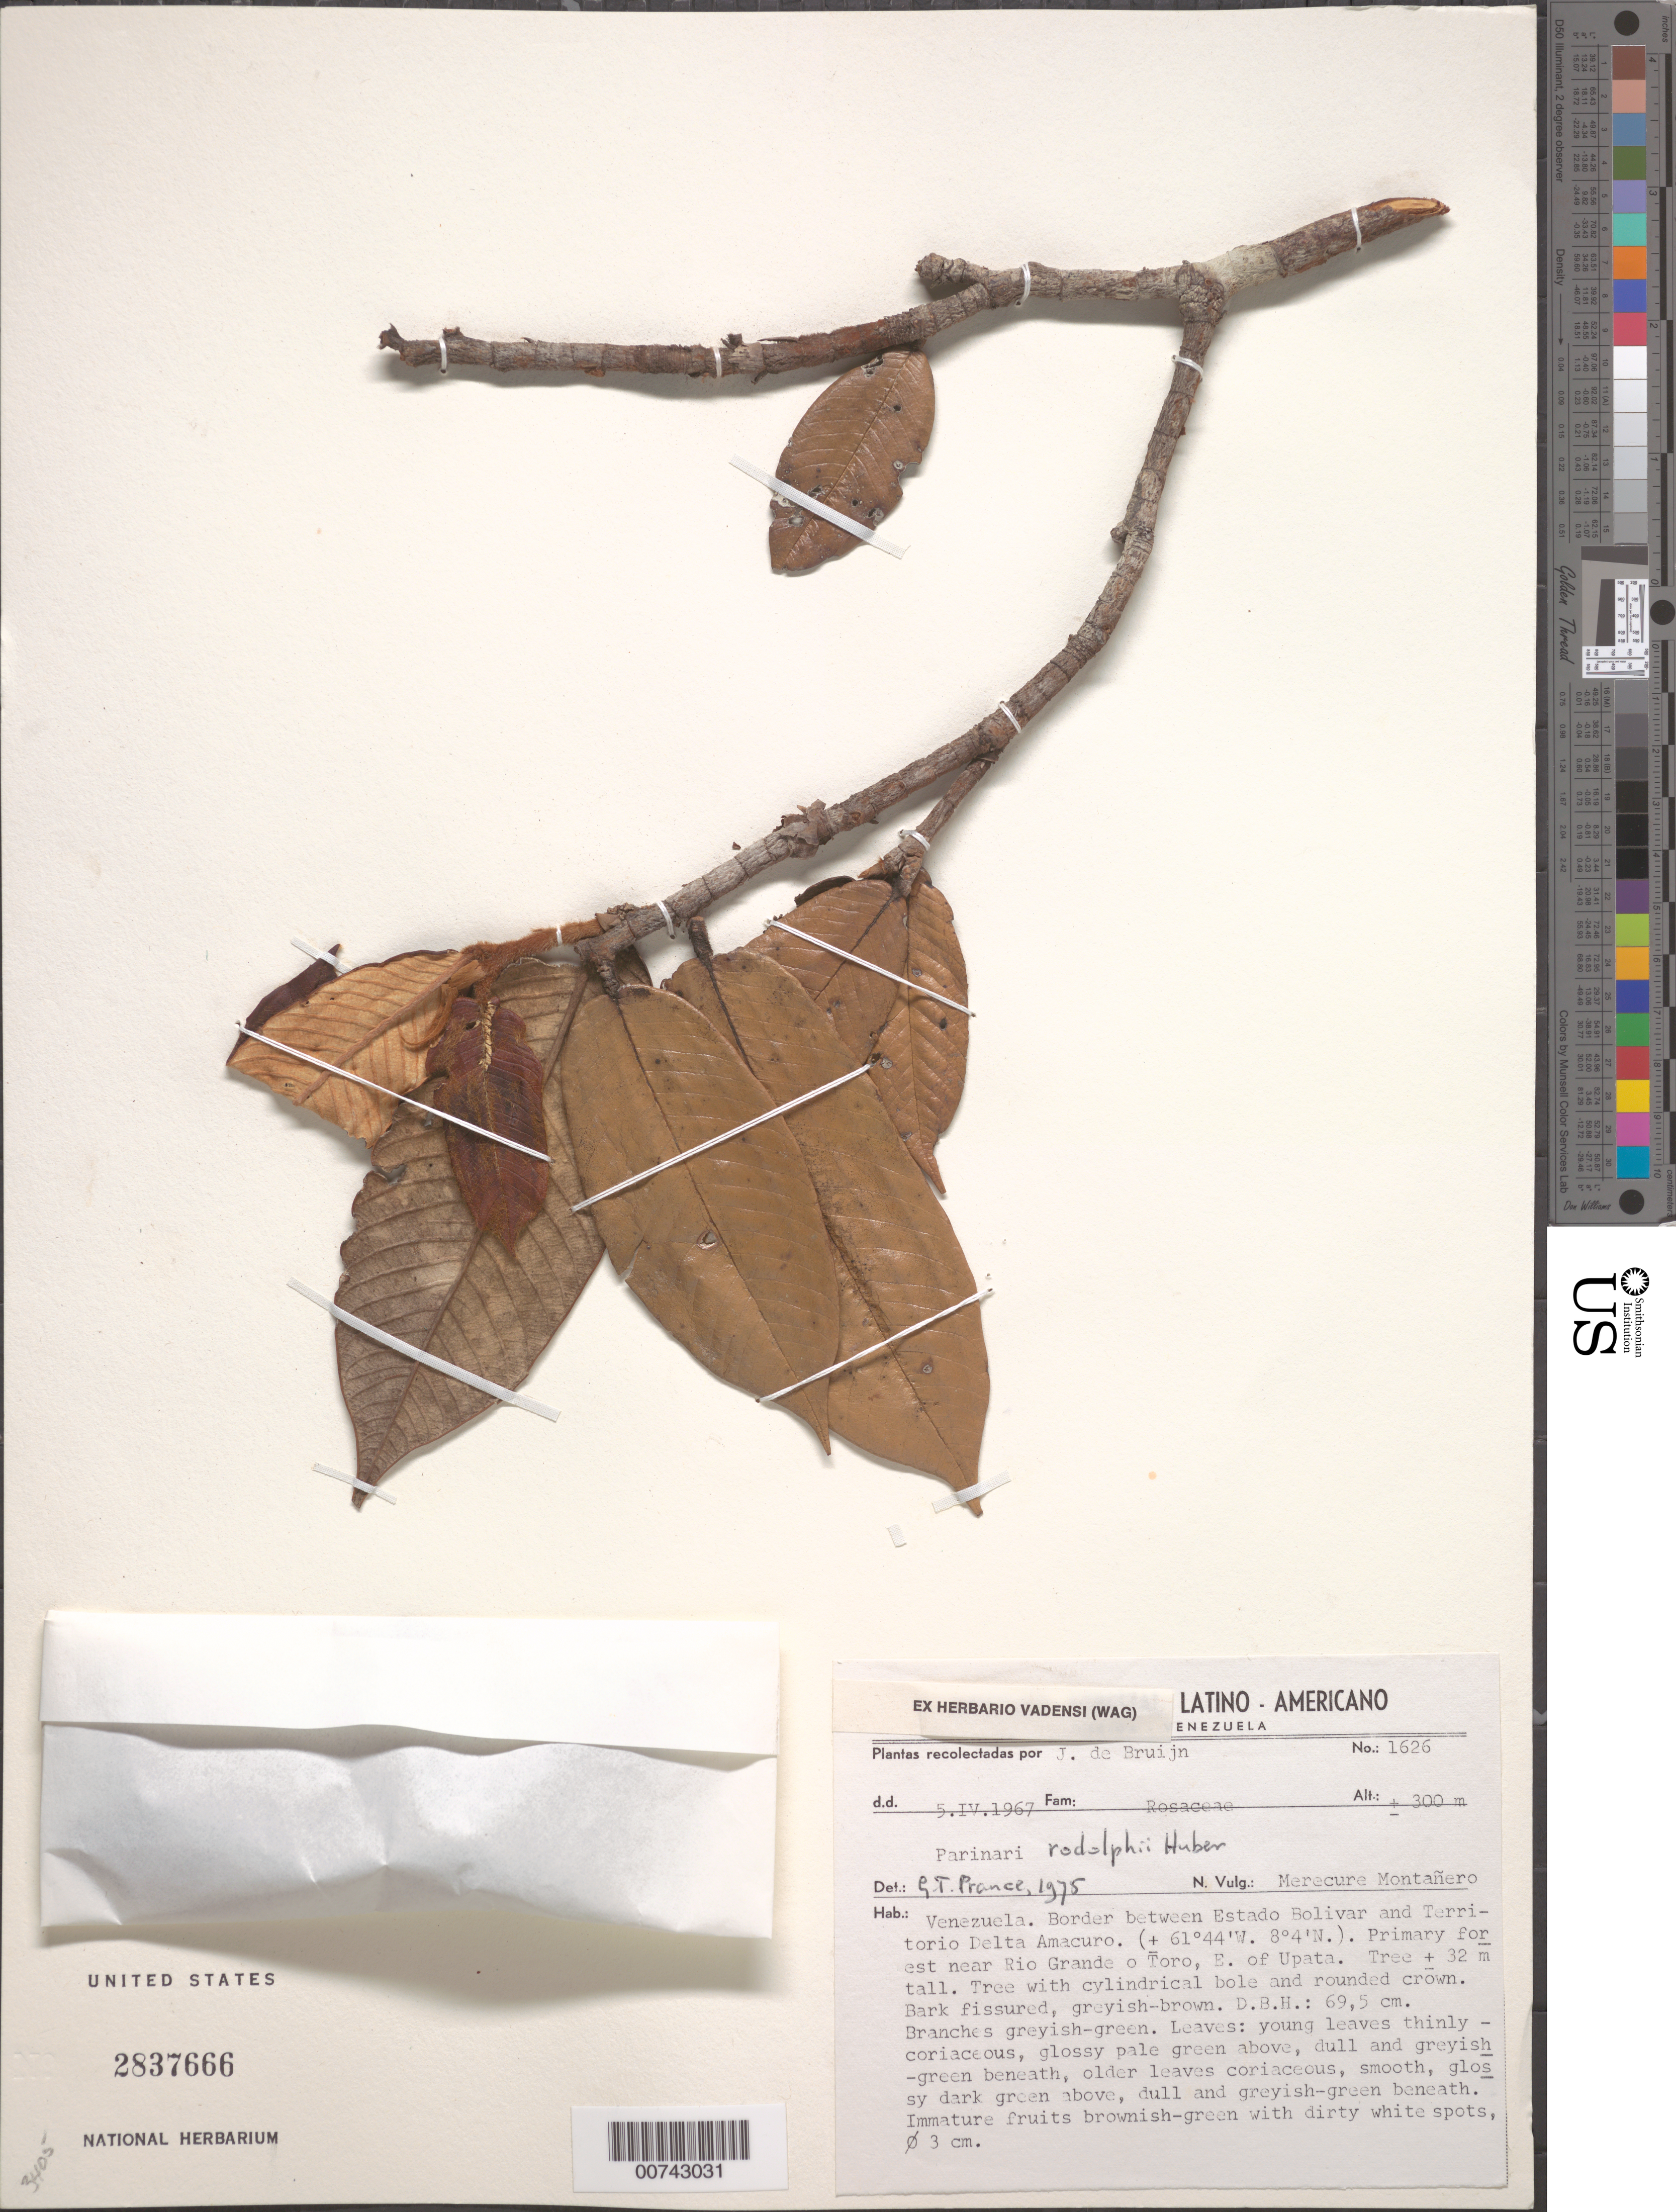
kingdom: Plantae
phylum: Tracheophyta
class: Magnoliopsida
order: Malpighiales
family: Chrysobalanaceae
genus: Parinari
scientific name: Parinari rodolphii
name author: Huber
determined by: Prance, G. T.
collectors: J. Bruijn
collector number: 1626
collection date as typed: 5-Apr-67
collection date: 1967-04-05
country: Venezuela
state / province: Bolívar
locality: Estado Bolívar and Territorío Delta Amacuro border, near Río Grande o Toro, E of Upata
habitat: Primary forest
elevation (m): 300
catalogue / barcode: US 2837666